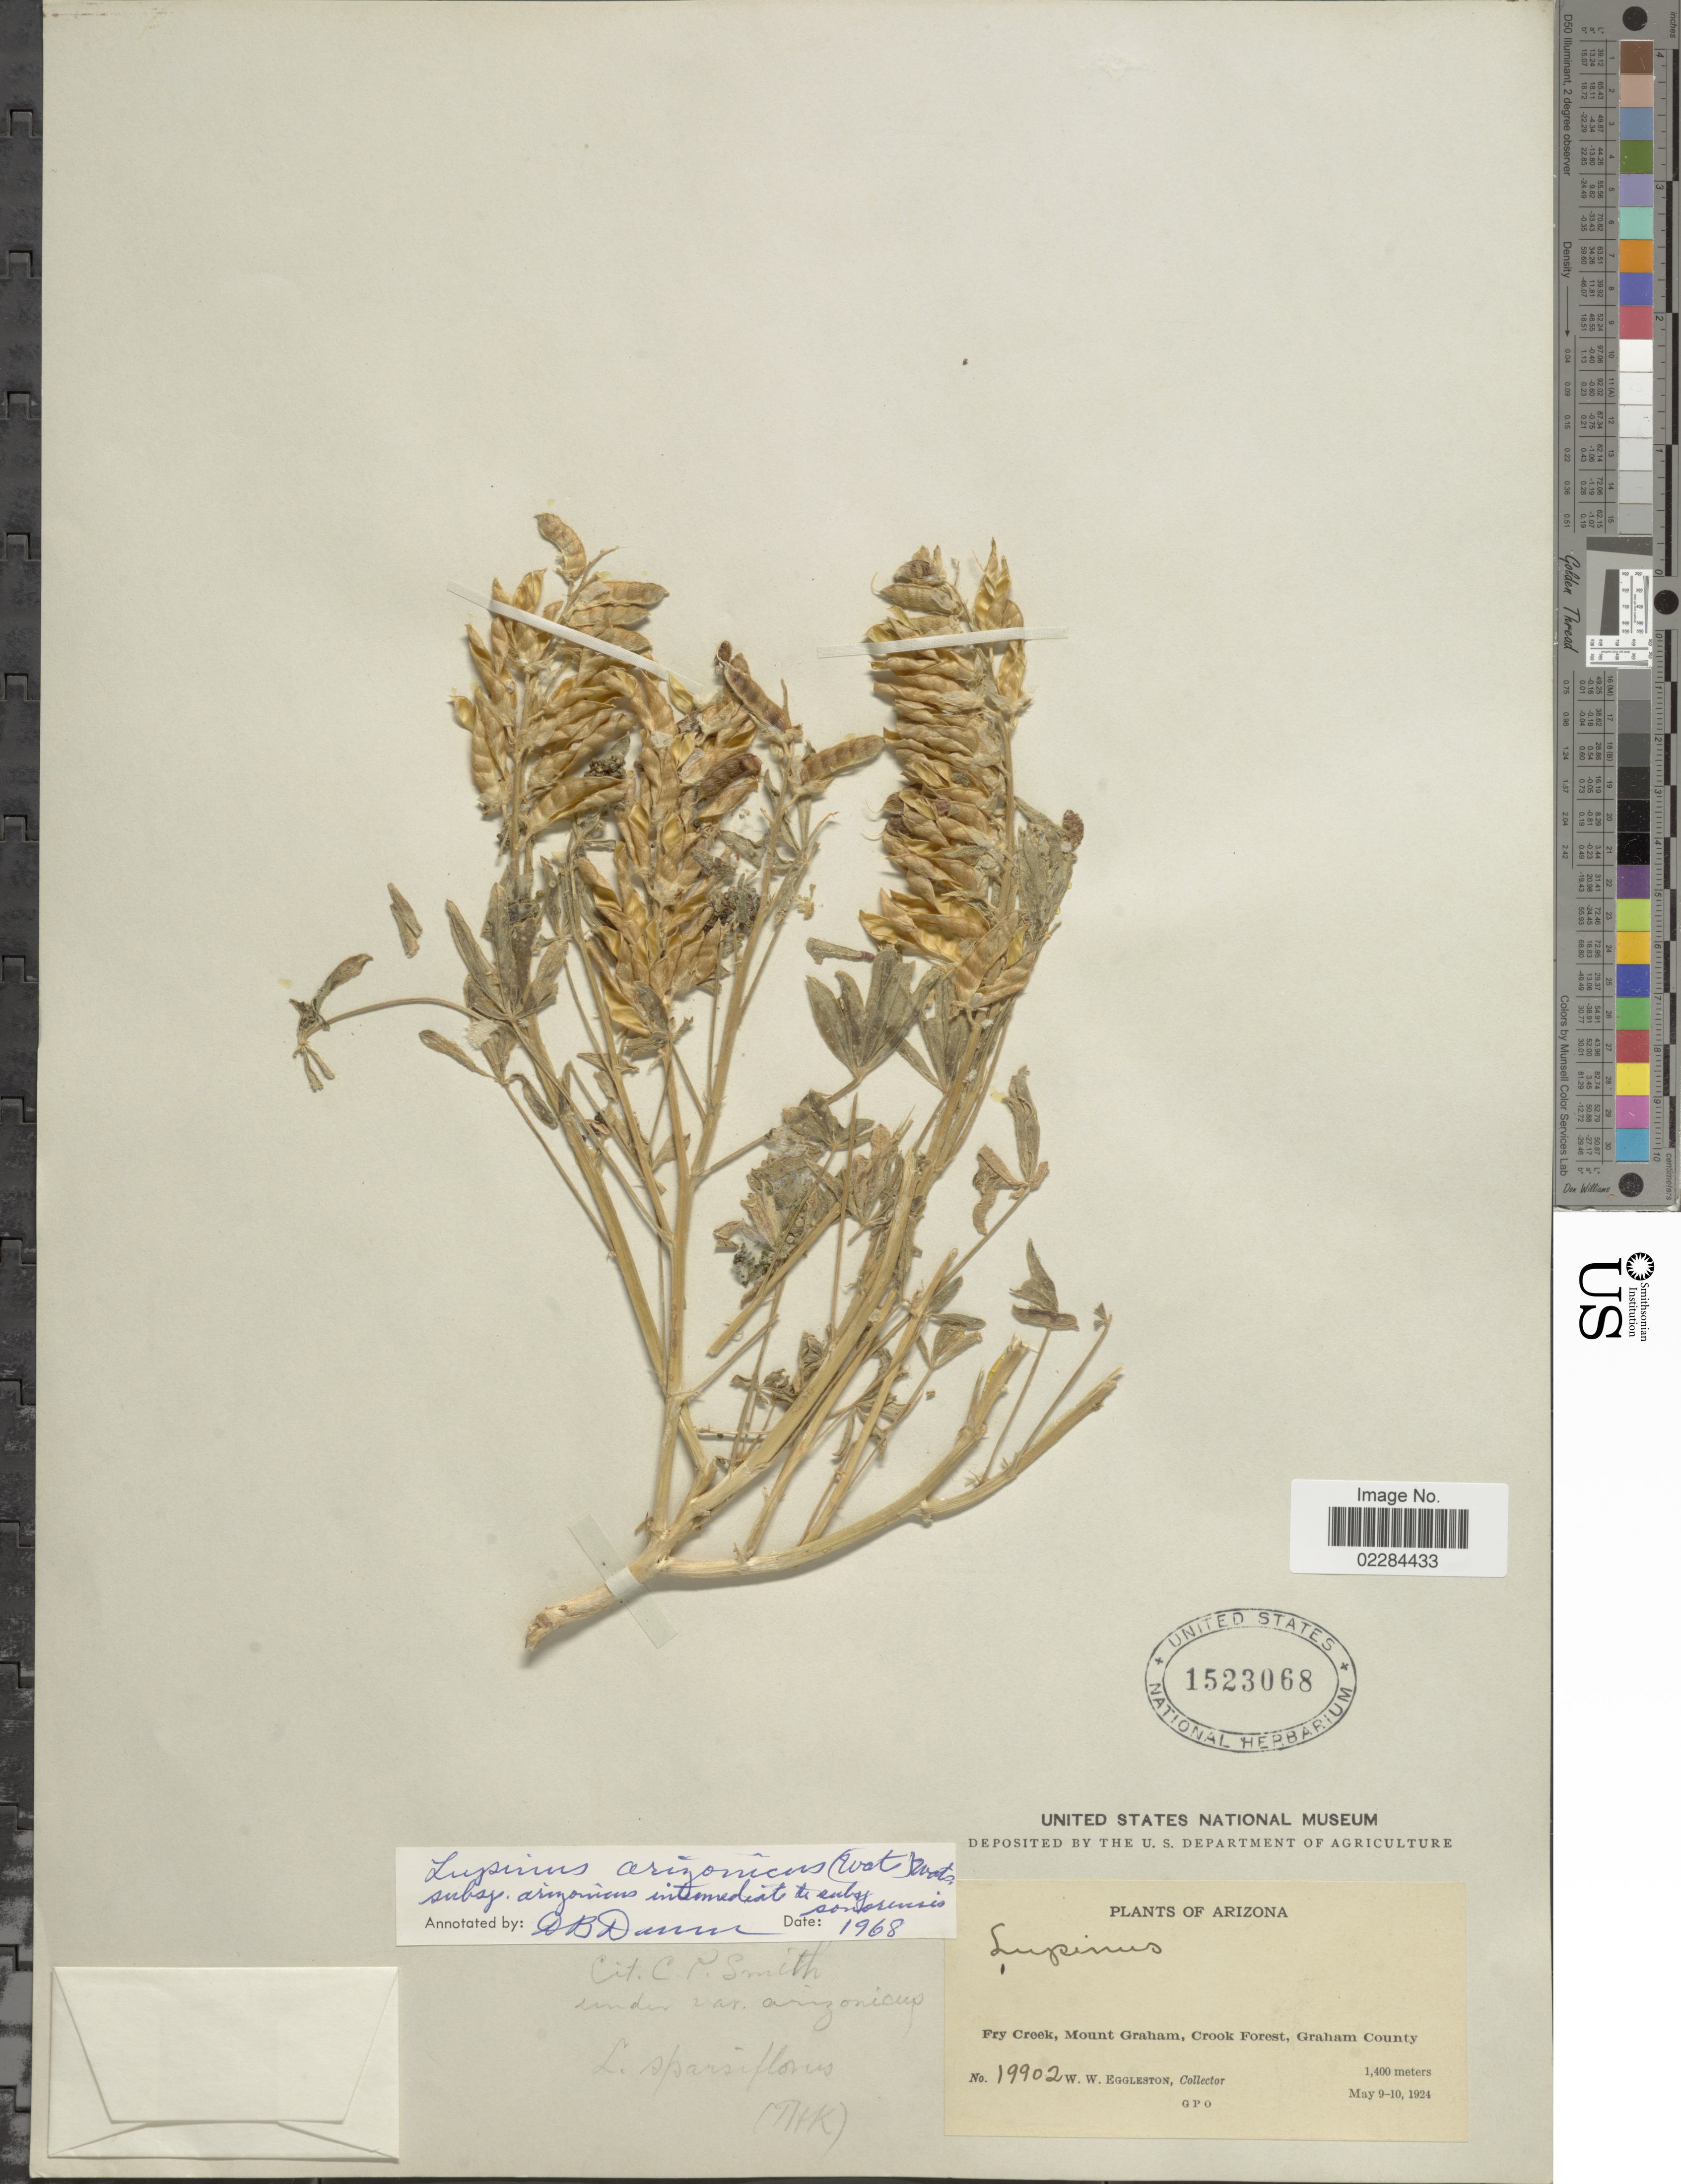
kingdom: Plantae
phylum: Tracheophyta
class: Magnoliopsida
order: Fabales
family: Fabaceae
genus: Lupinus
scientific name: Lupinus arizonicus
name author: (S. Watson) S. Watson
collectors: W. W. Eggleston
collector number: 19902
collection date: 1924-05-09/1924-05-14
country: United States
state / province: Arizona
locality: Fry Creek, Mount Graham, Crook Forest, Graham County.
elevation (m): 1400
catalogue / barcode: US 1523068